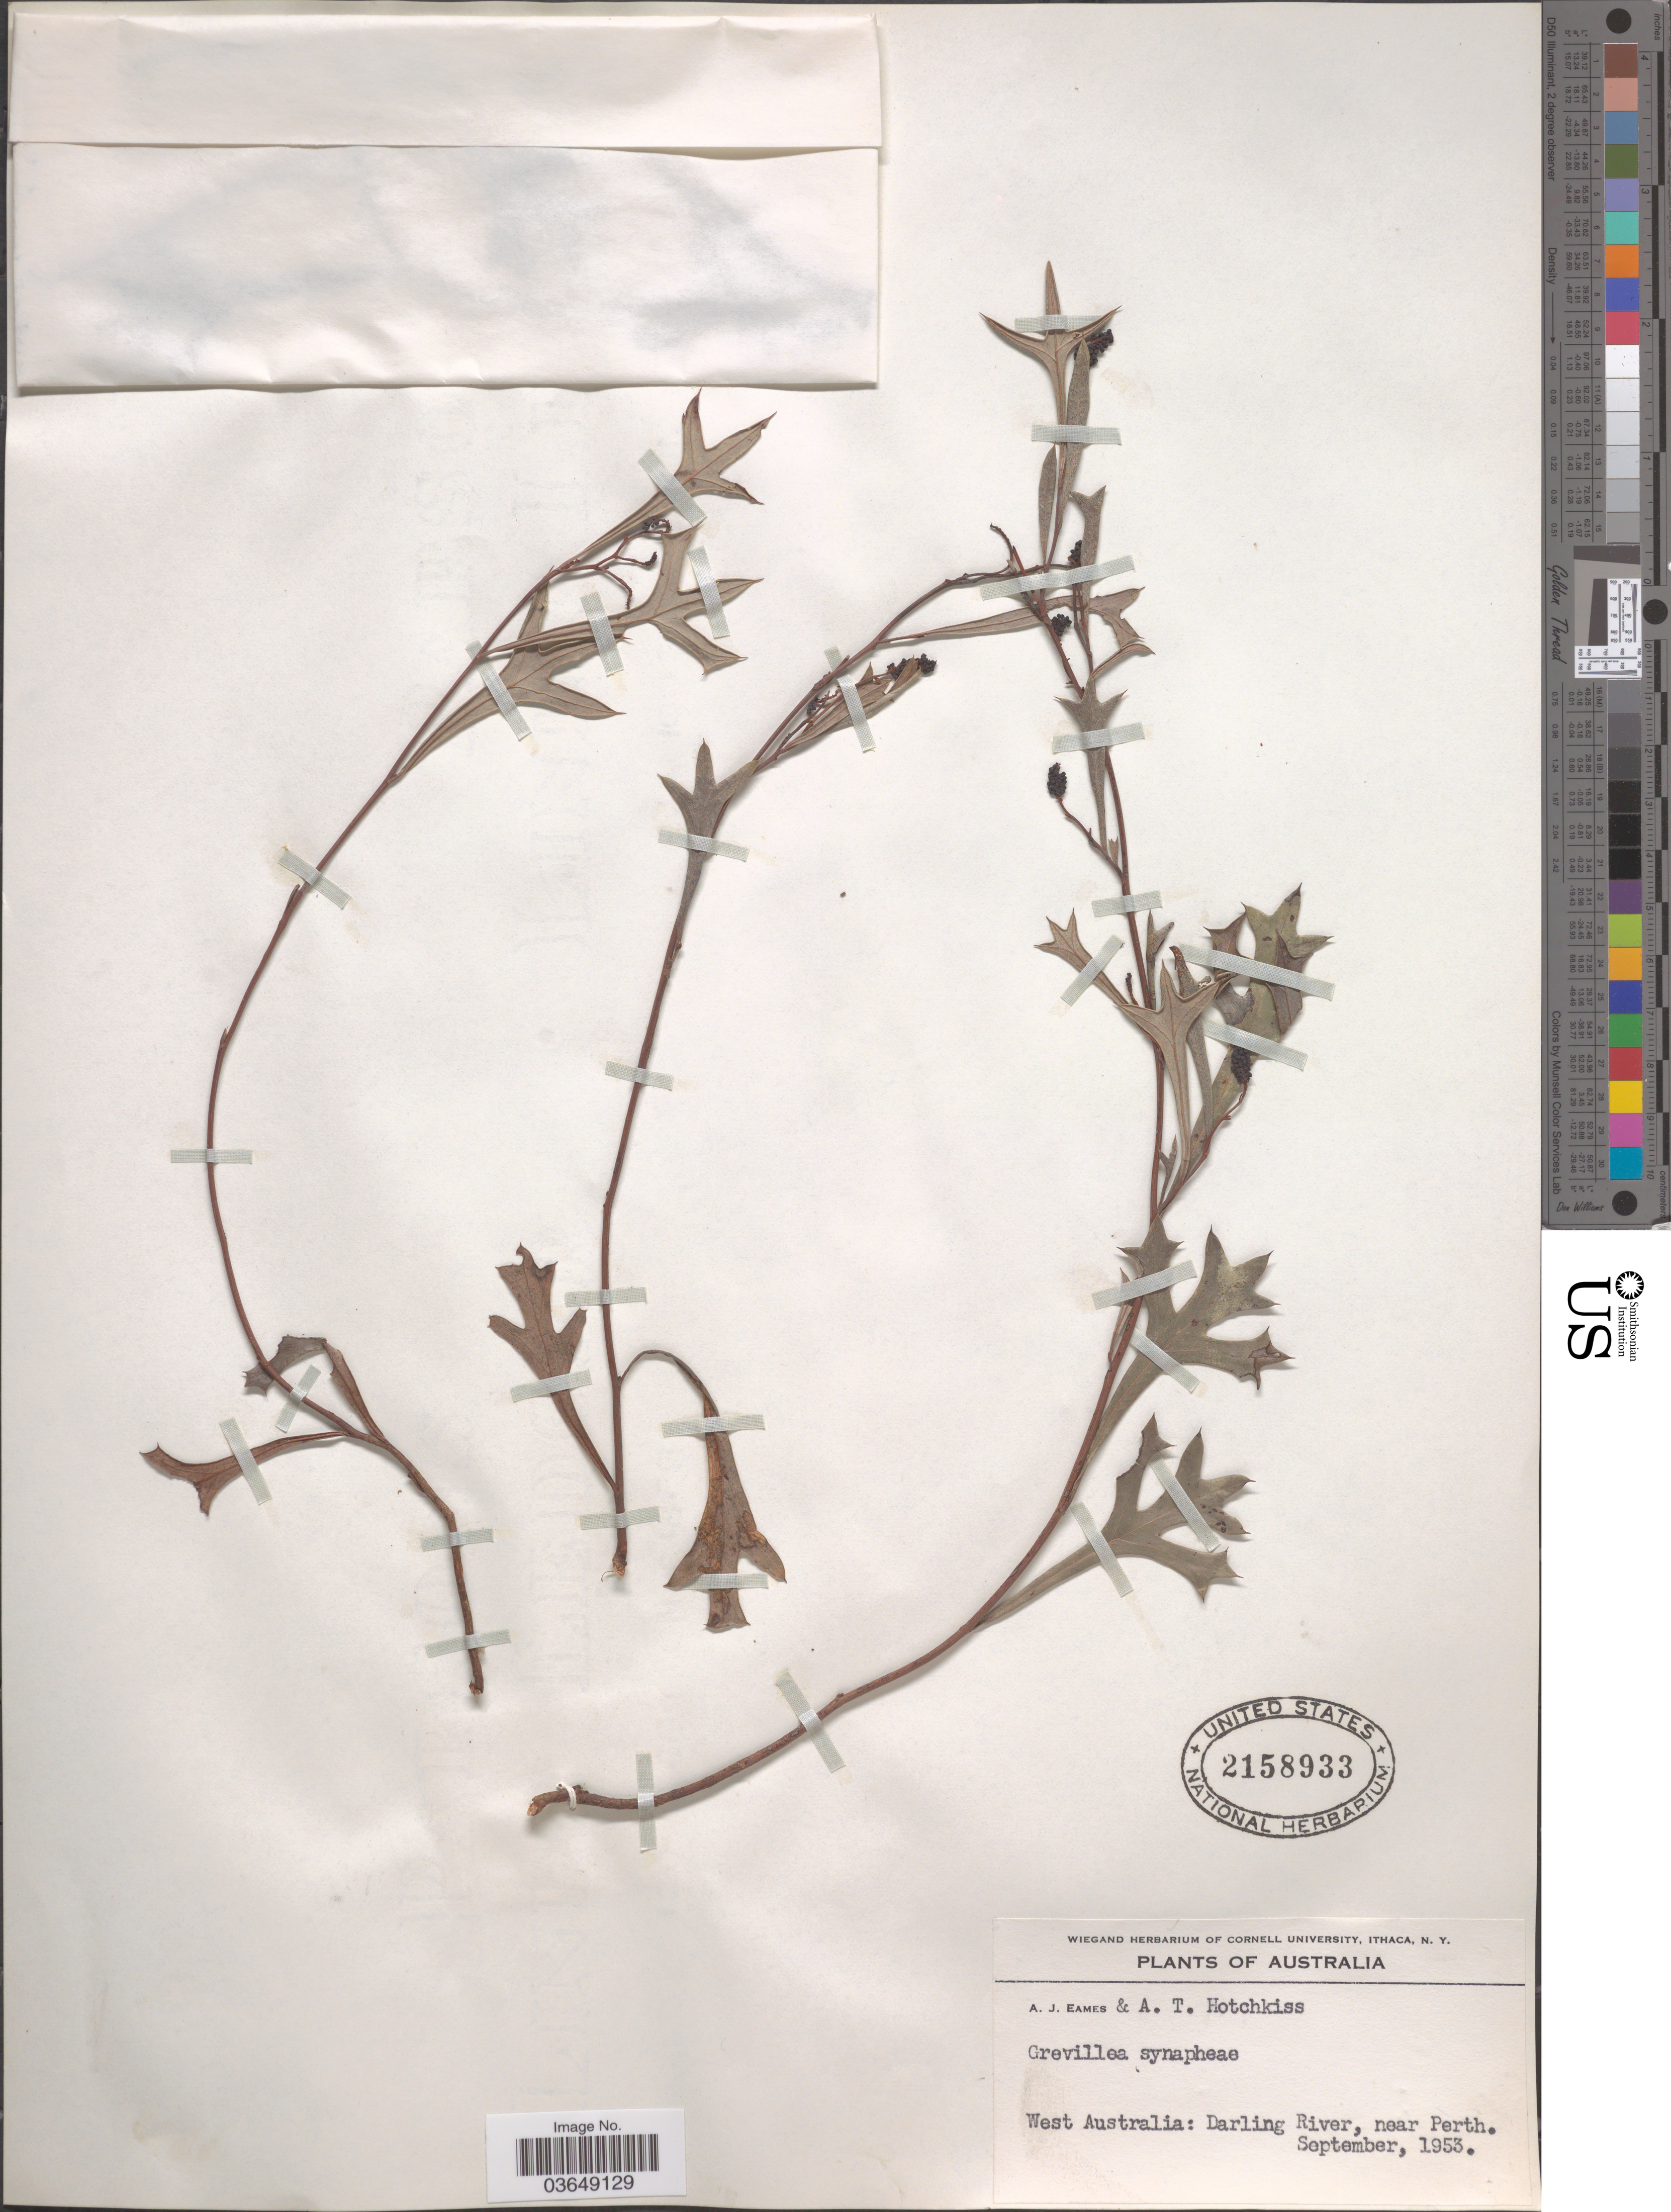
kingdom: Plantae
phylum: Tracheophyta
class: Magnoliopsida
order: Proteales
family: Proteaceae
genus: Grevillea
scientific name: Grevillea synapheae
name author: R. Br.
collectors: A. J. Eames & A. Hotchkiss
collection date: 1953-09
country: Australia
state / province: Western Australia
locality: West Australia: Darling River, near Perth.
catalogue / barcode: US 2158933